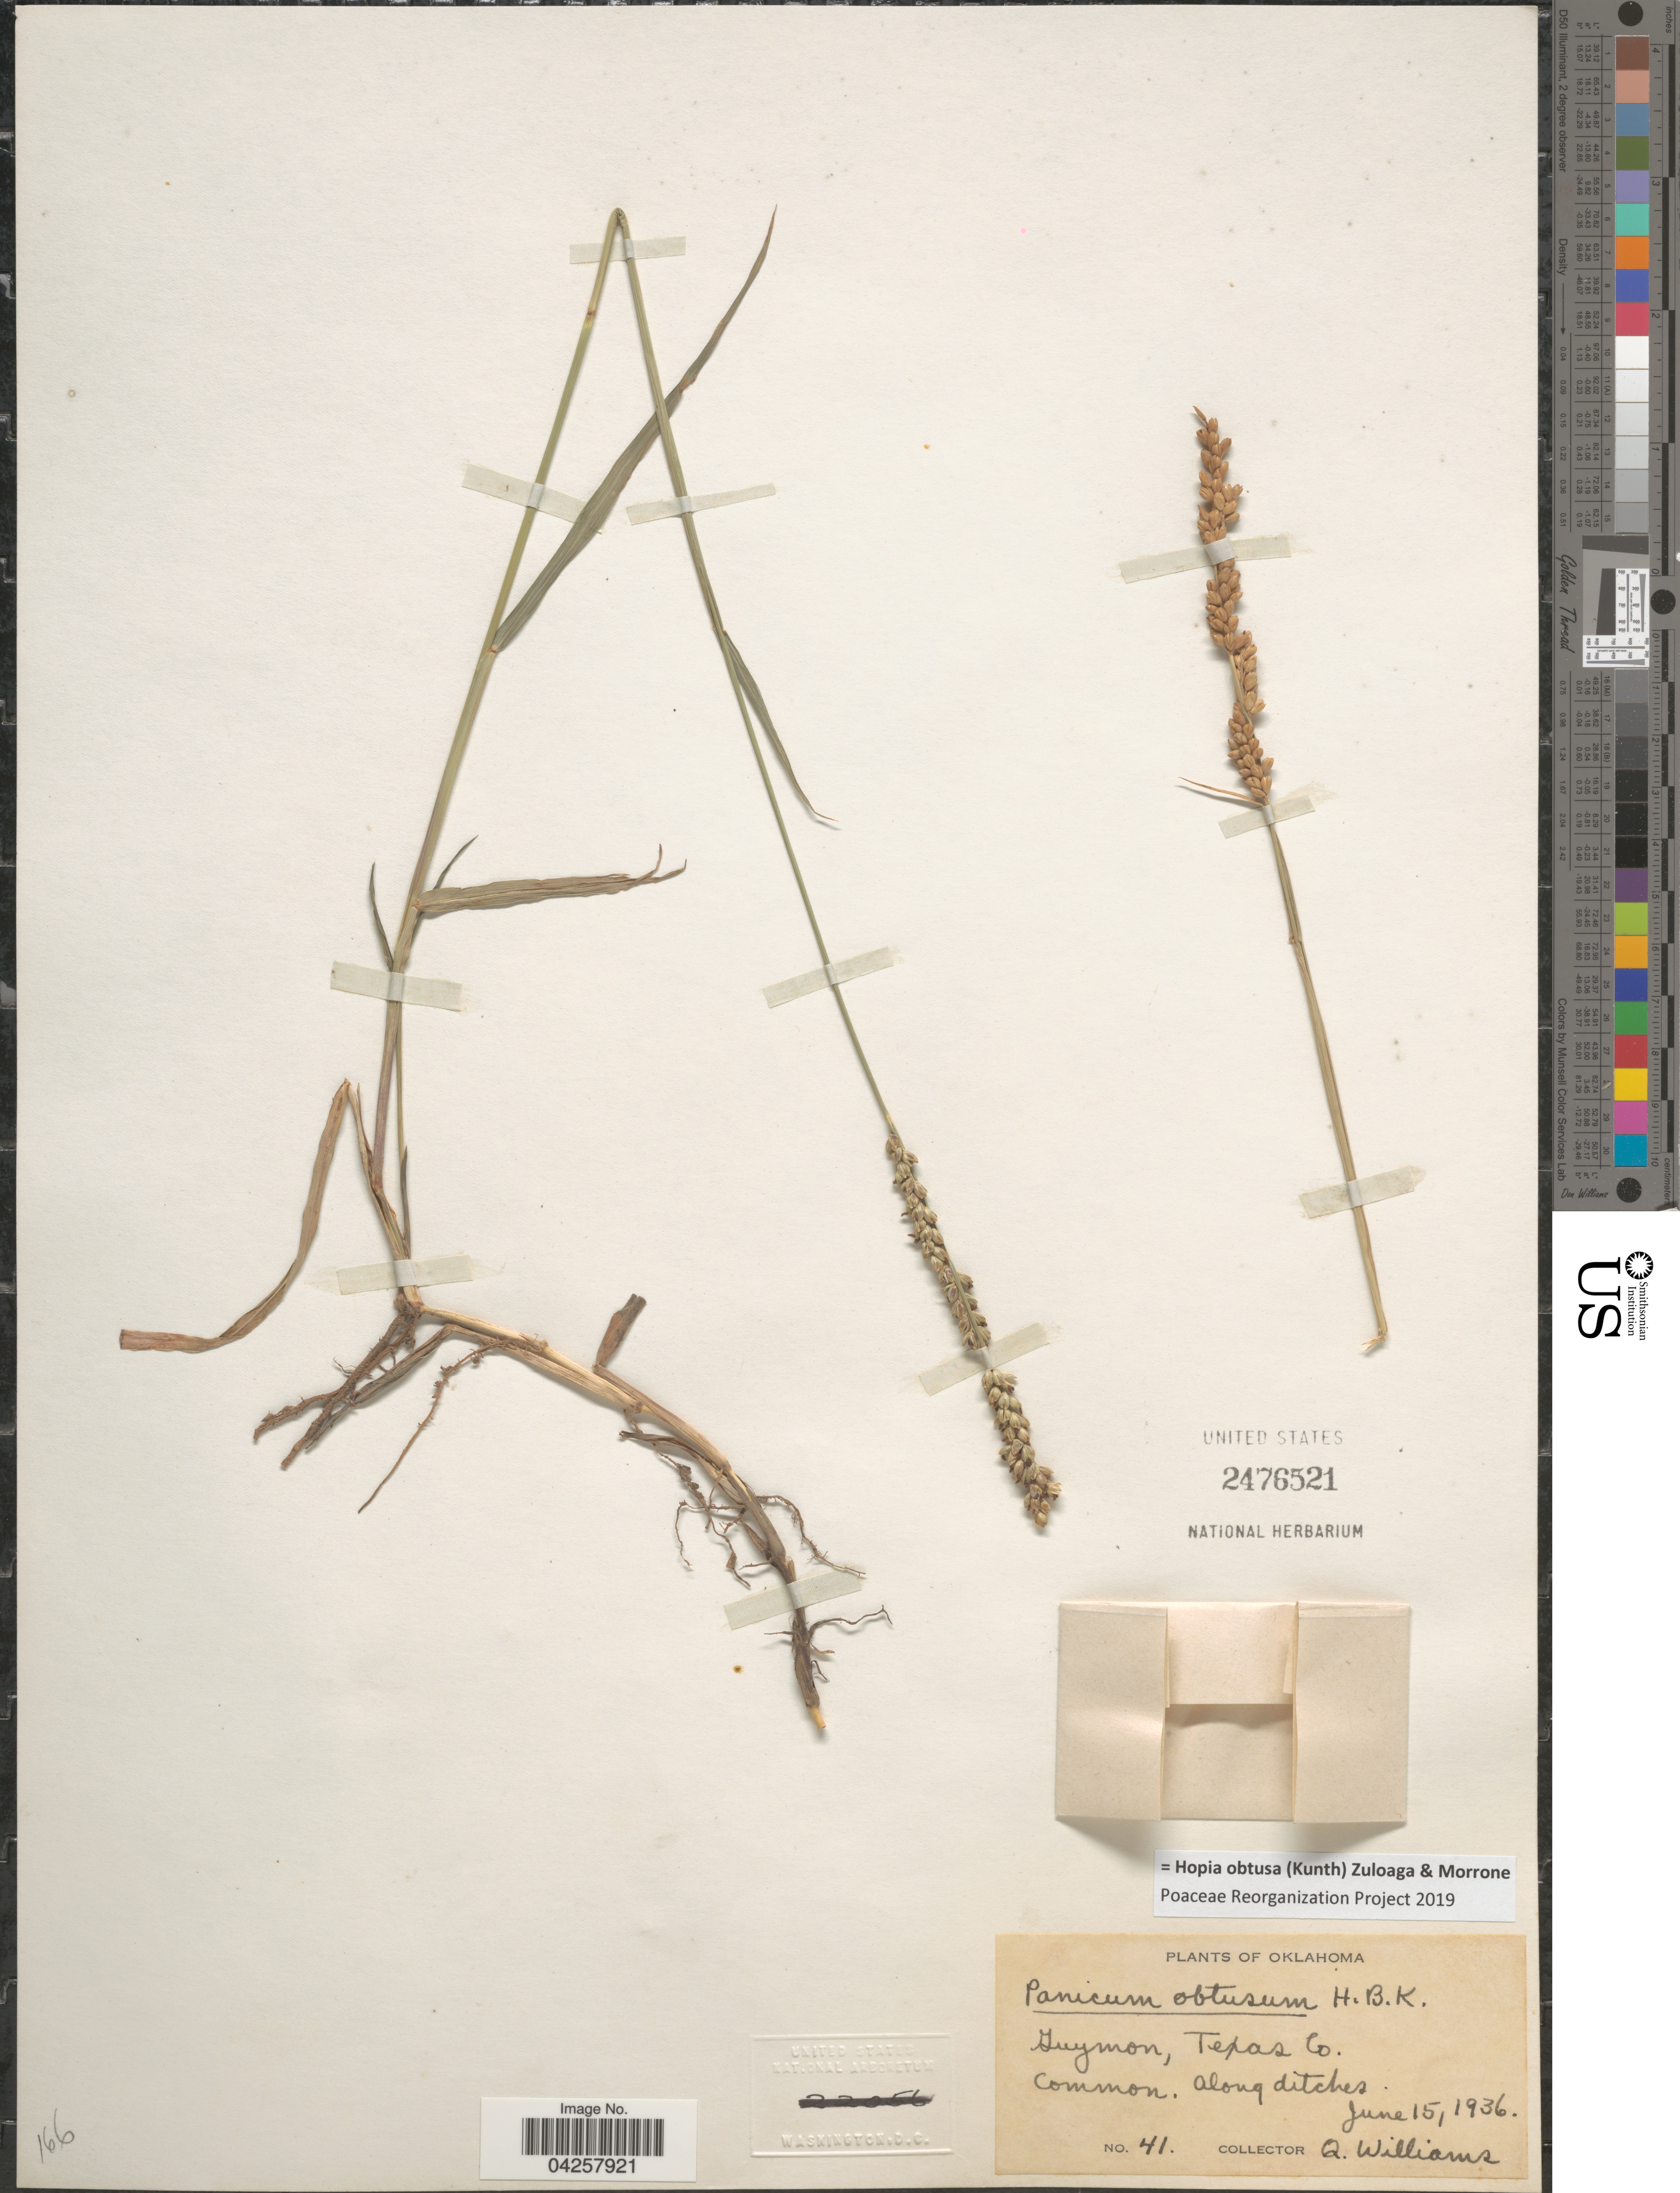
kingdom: Plantae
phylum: Tracheophyta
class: Liliopsida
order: Poales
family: Poaceae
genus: Hopia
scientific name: Hopia obtusa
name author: (Kunth) Zuloaga & Morrone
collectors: Q. Williams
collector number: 41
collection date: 1936-06-15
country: United States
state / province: Oklahoma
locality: Guymon, Texas Co.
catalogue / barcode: US 2476521